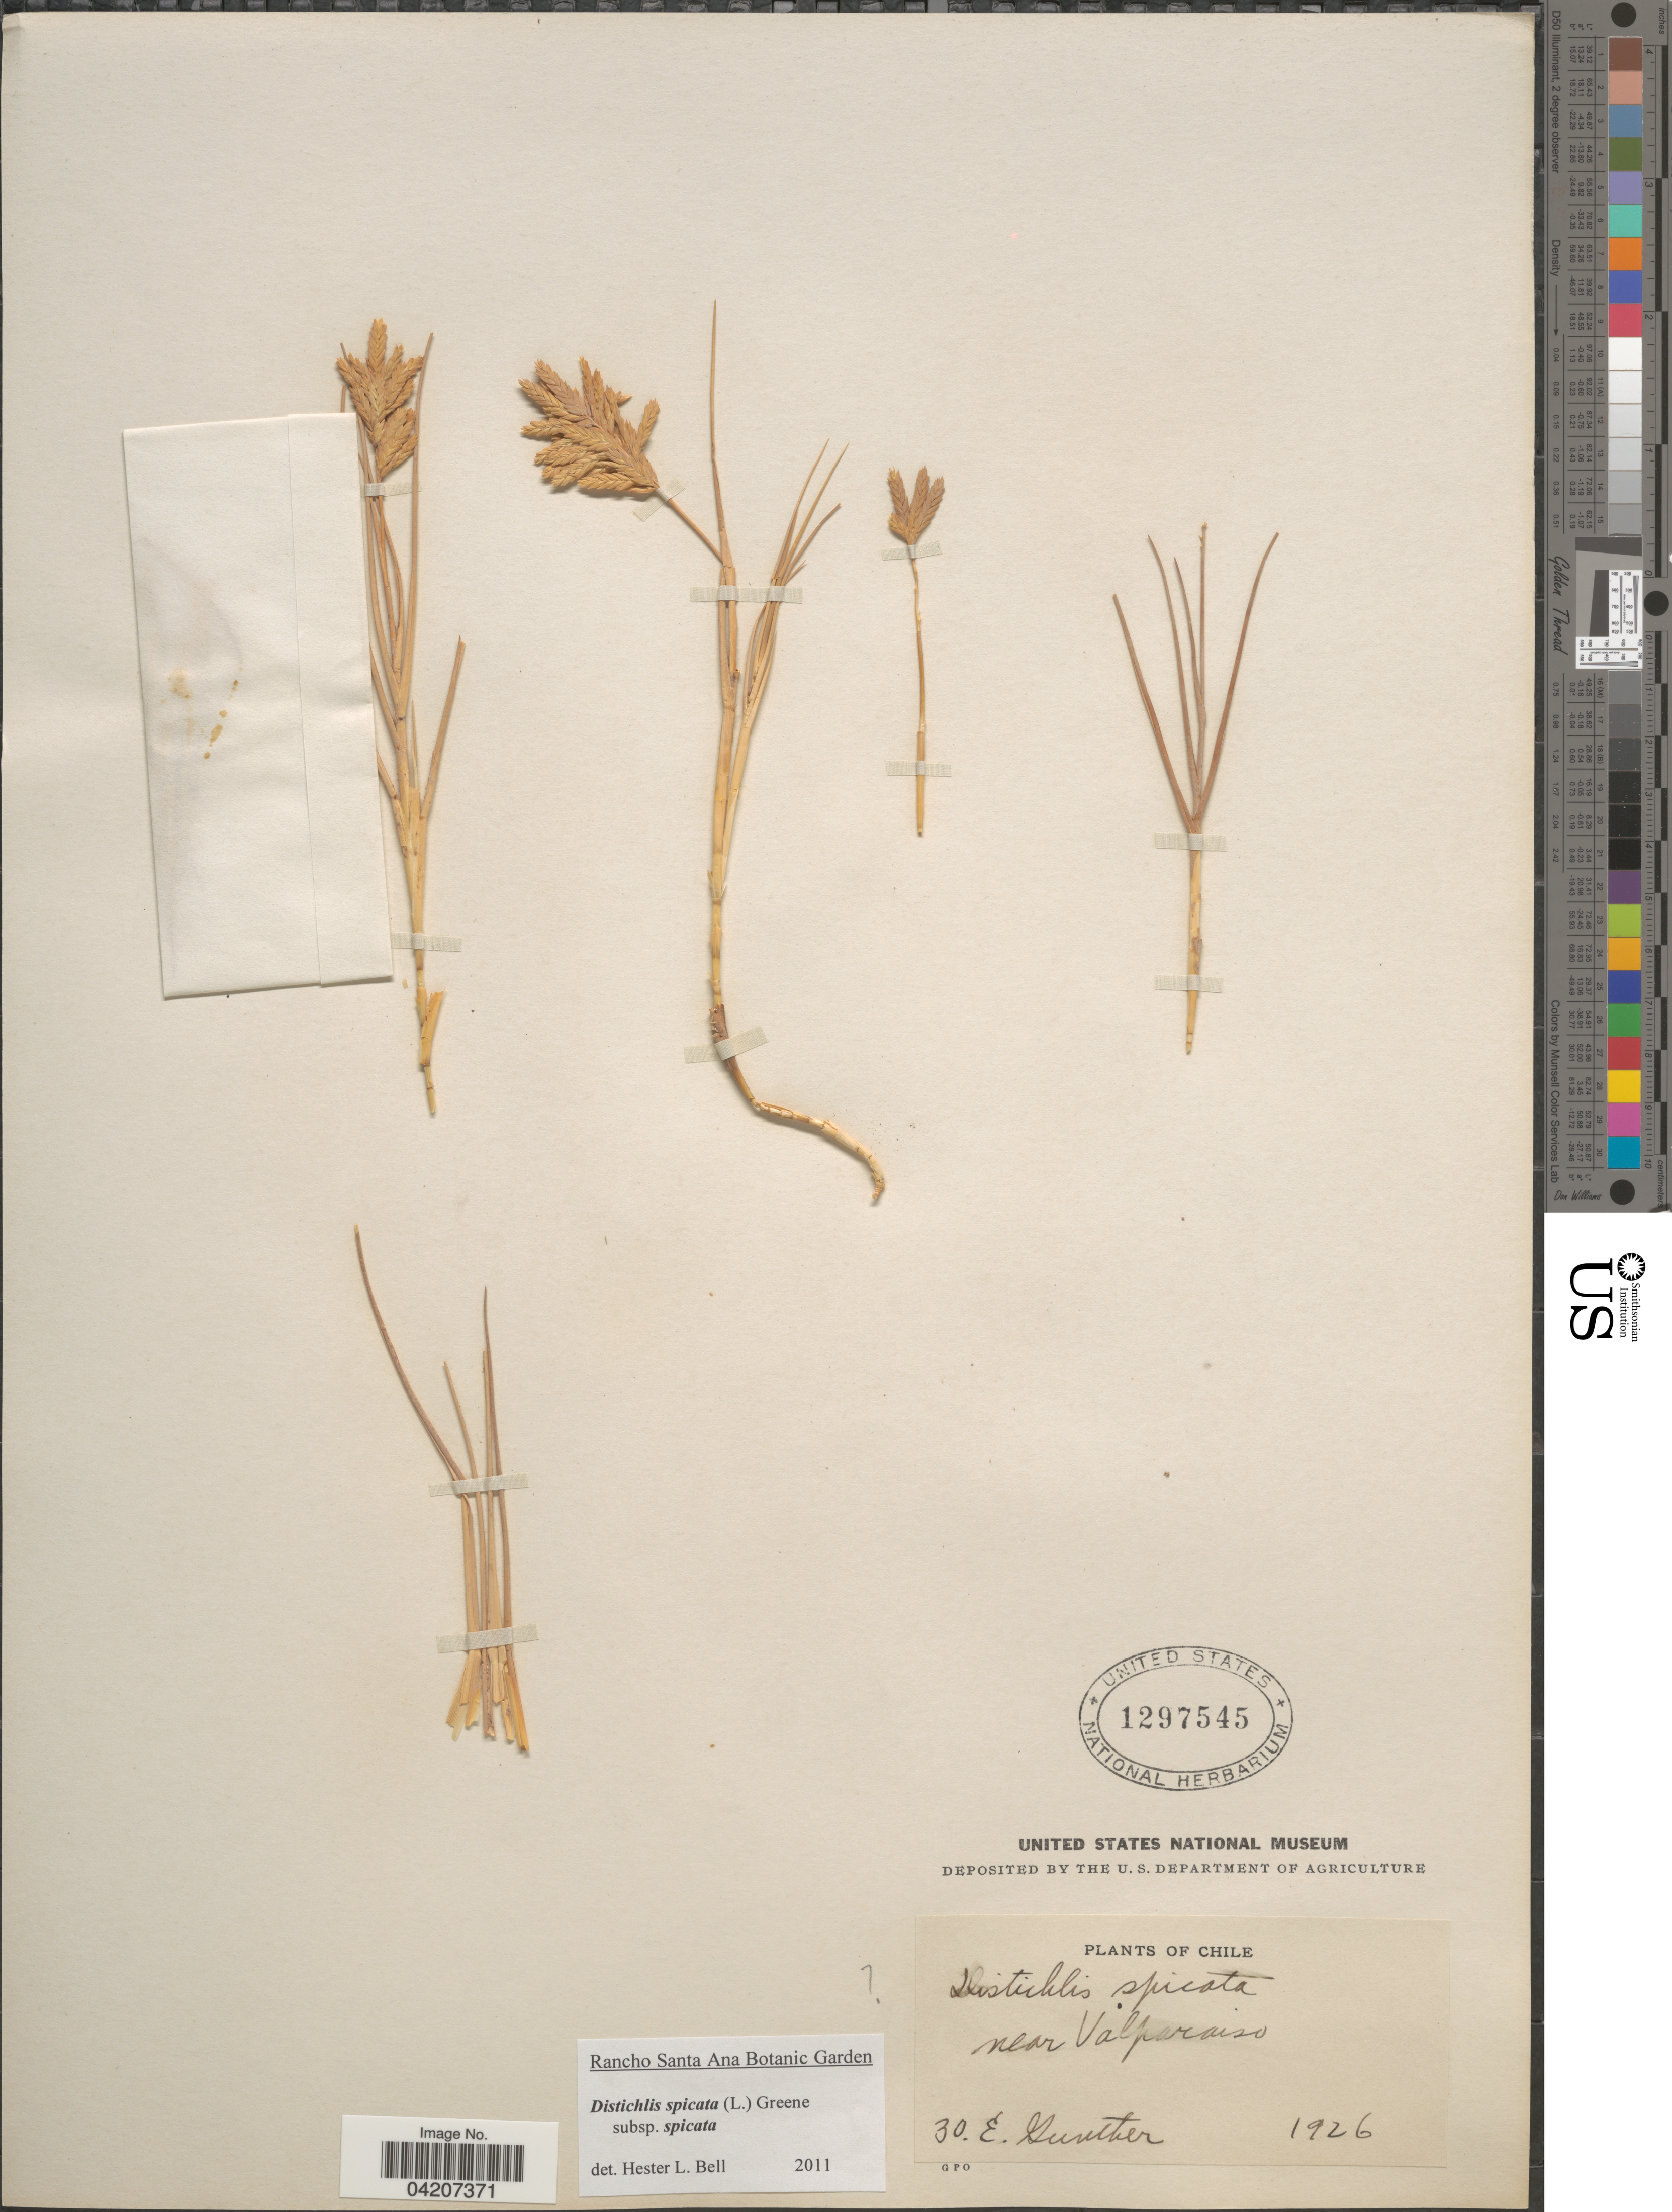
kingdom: Plantae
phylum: Tracheophyta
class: Liliopsida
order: Poales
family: Poaceae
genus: Distichlis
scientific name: Distichlis spicata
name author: (L.) Greene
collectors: E. Gunther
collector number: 30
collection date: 1926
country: Chile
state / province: Valparaíso (V)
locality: Near Valparaiso.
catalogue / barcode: US 1297545